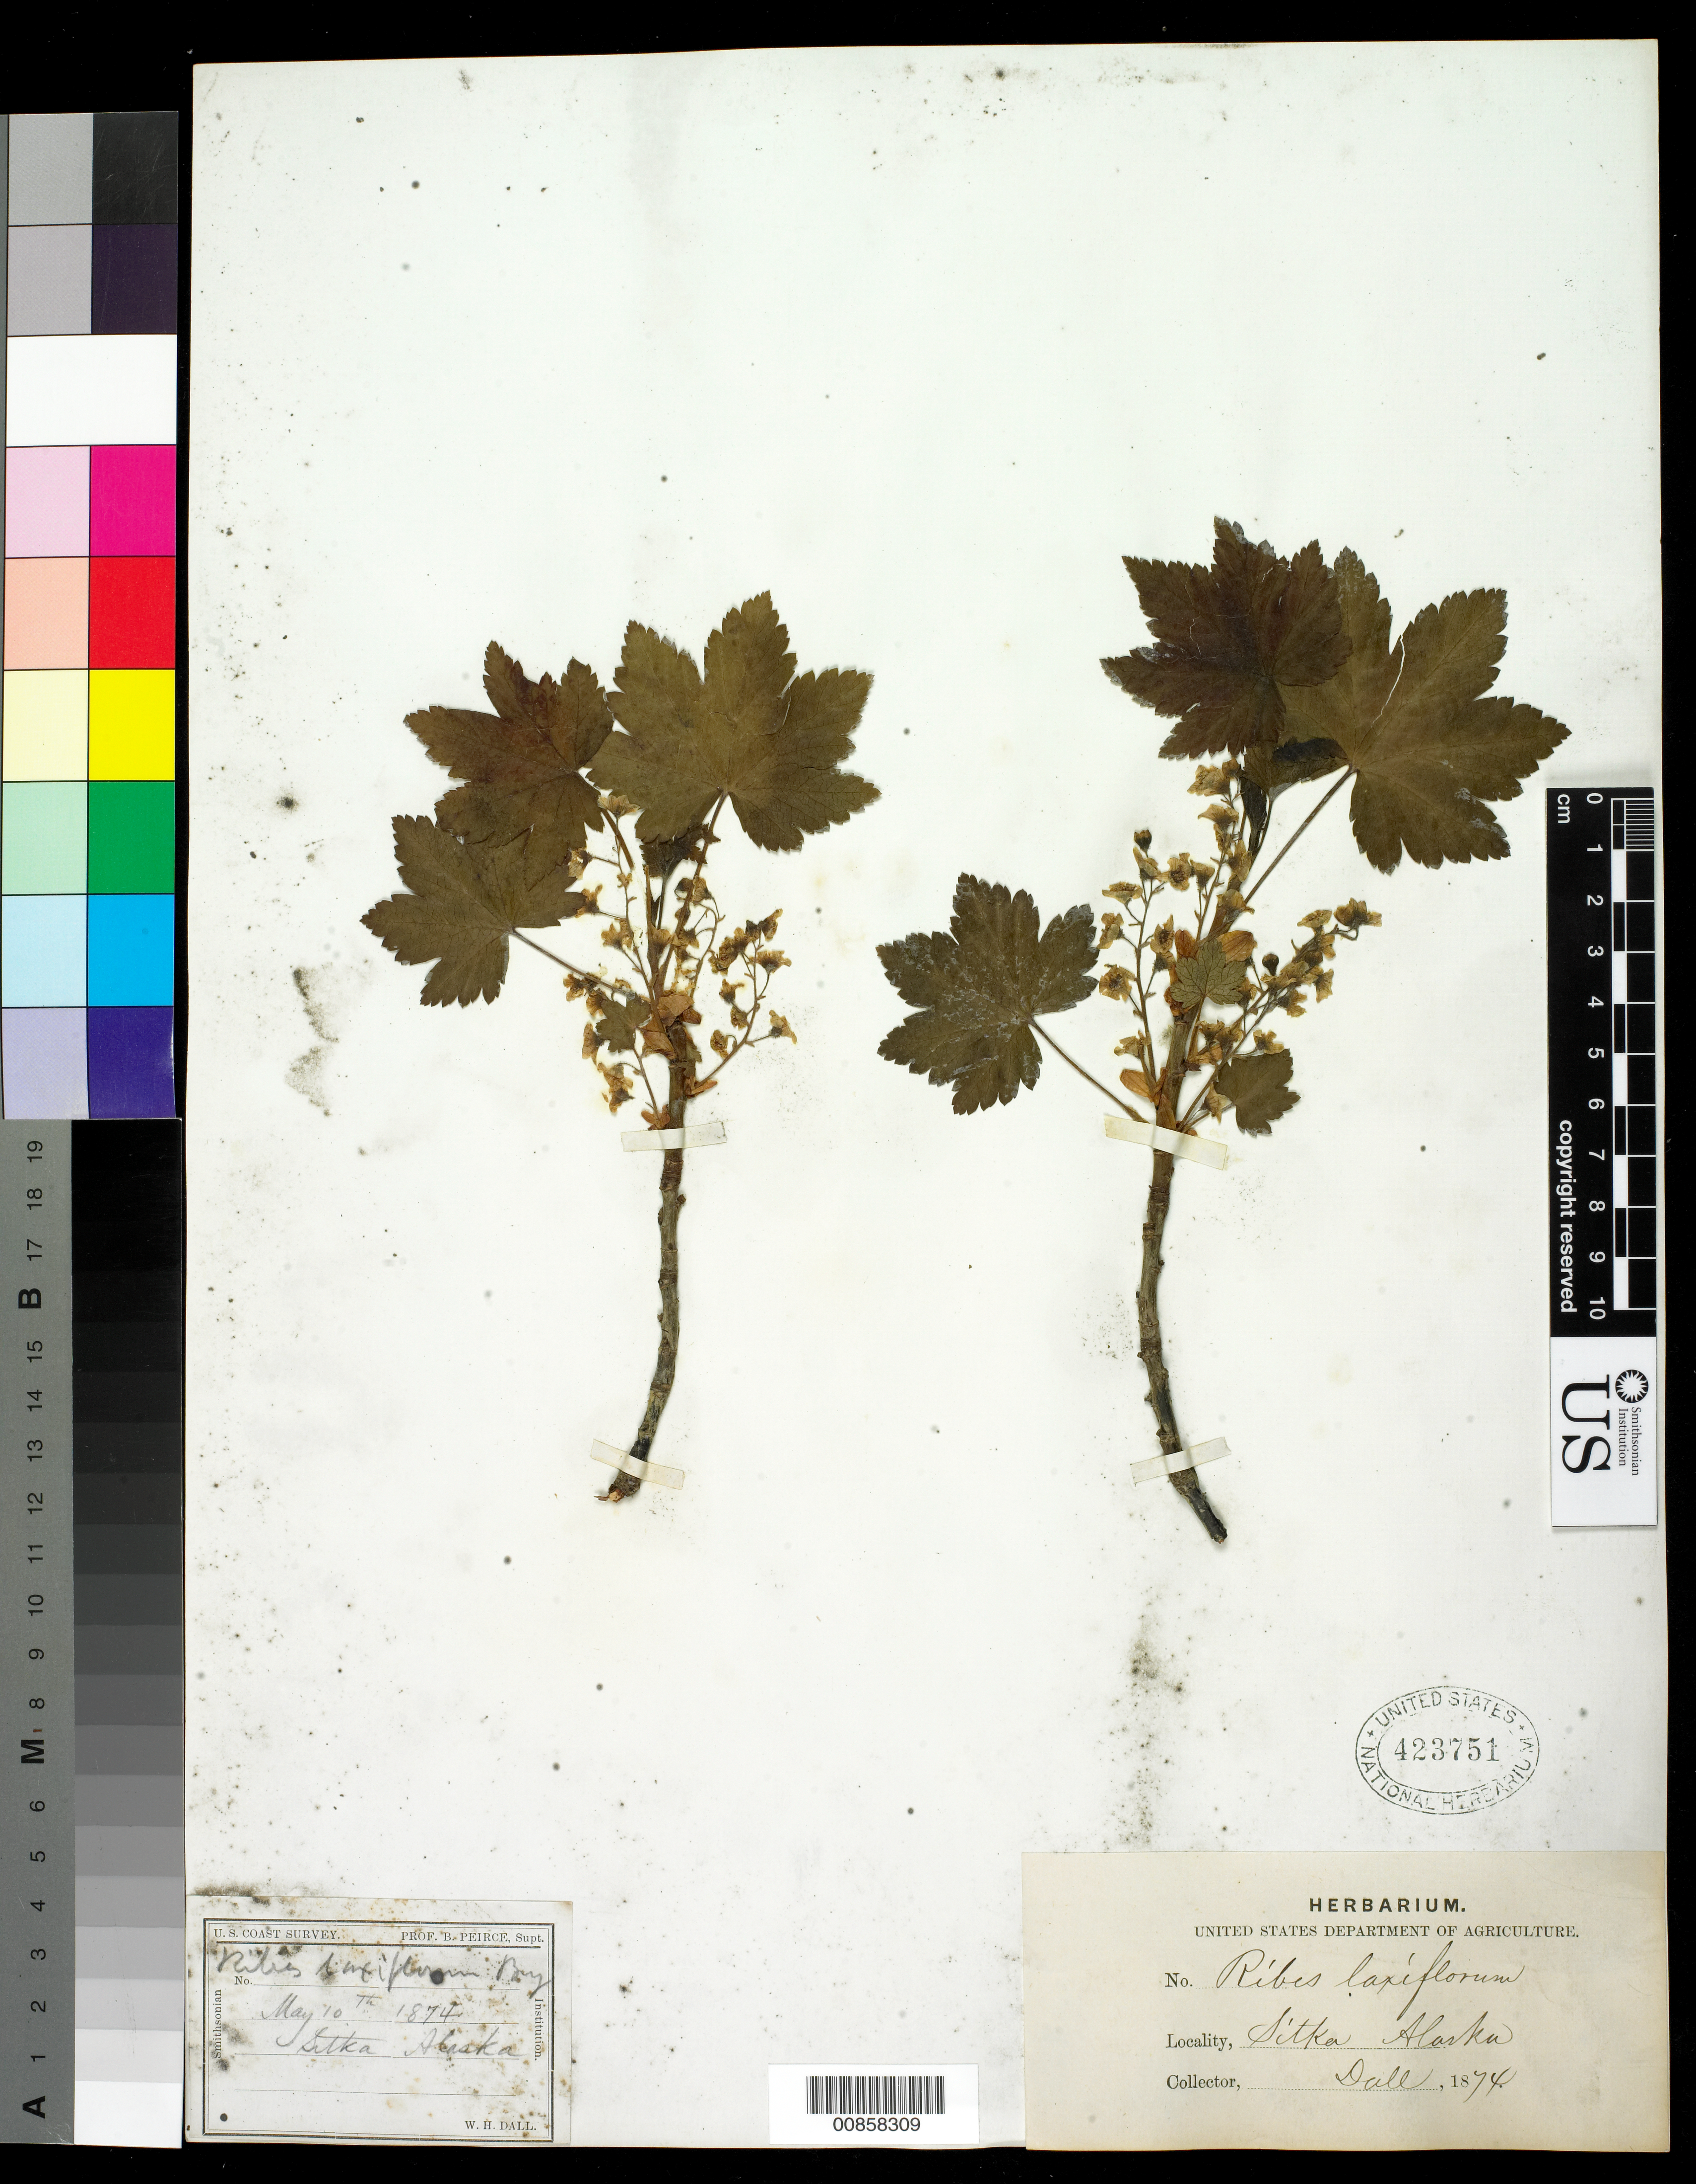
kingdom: Plantae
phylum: Tracheophyta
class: Magnoliopsida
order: Saxifragales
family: Grossulariaceae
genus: Ribes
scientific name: Ribes laxiflorum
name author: Pursh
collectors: W. Dall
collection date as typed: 10 May 1874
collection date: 1874-05-10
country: United States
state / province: Alaska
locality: Sitka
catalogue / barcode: US 423751